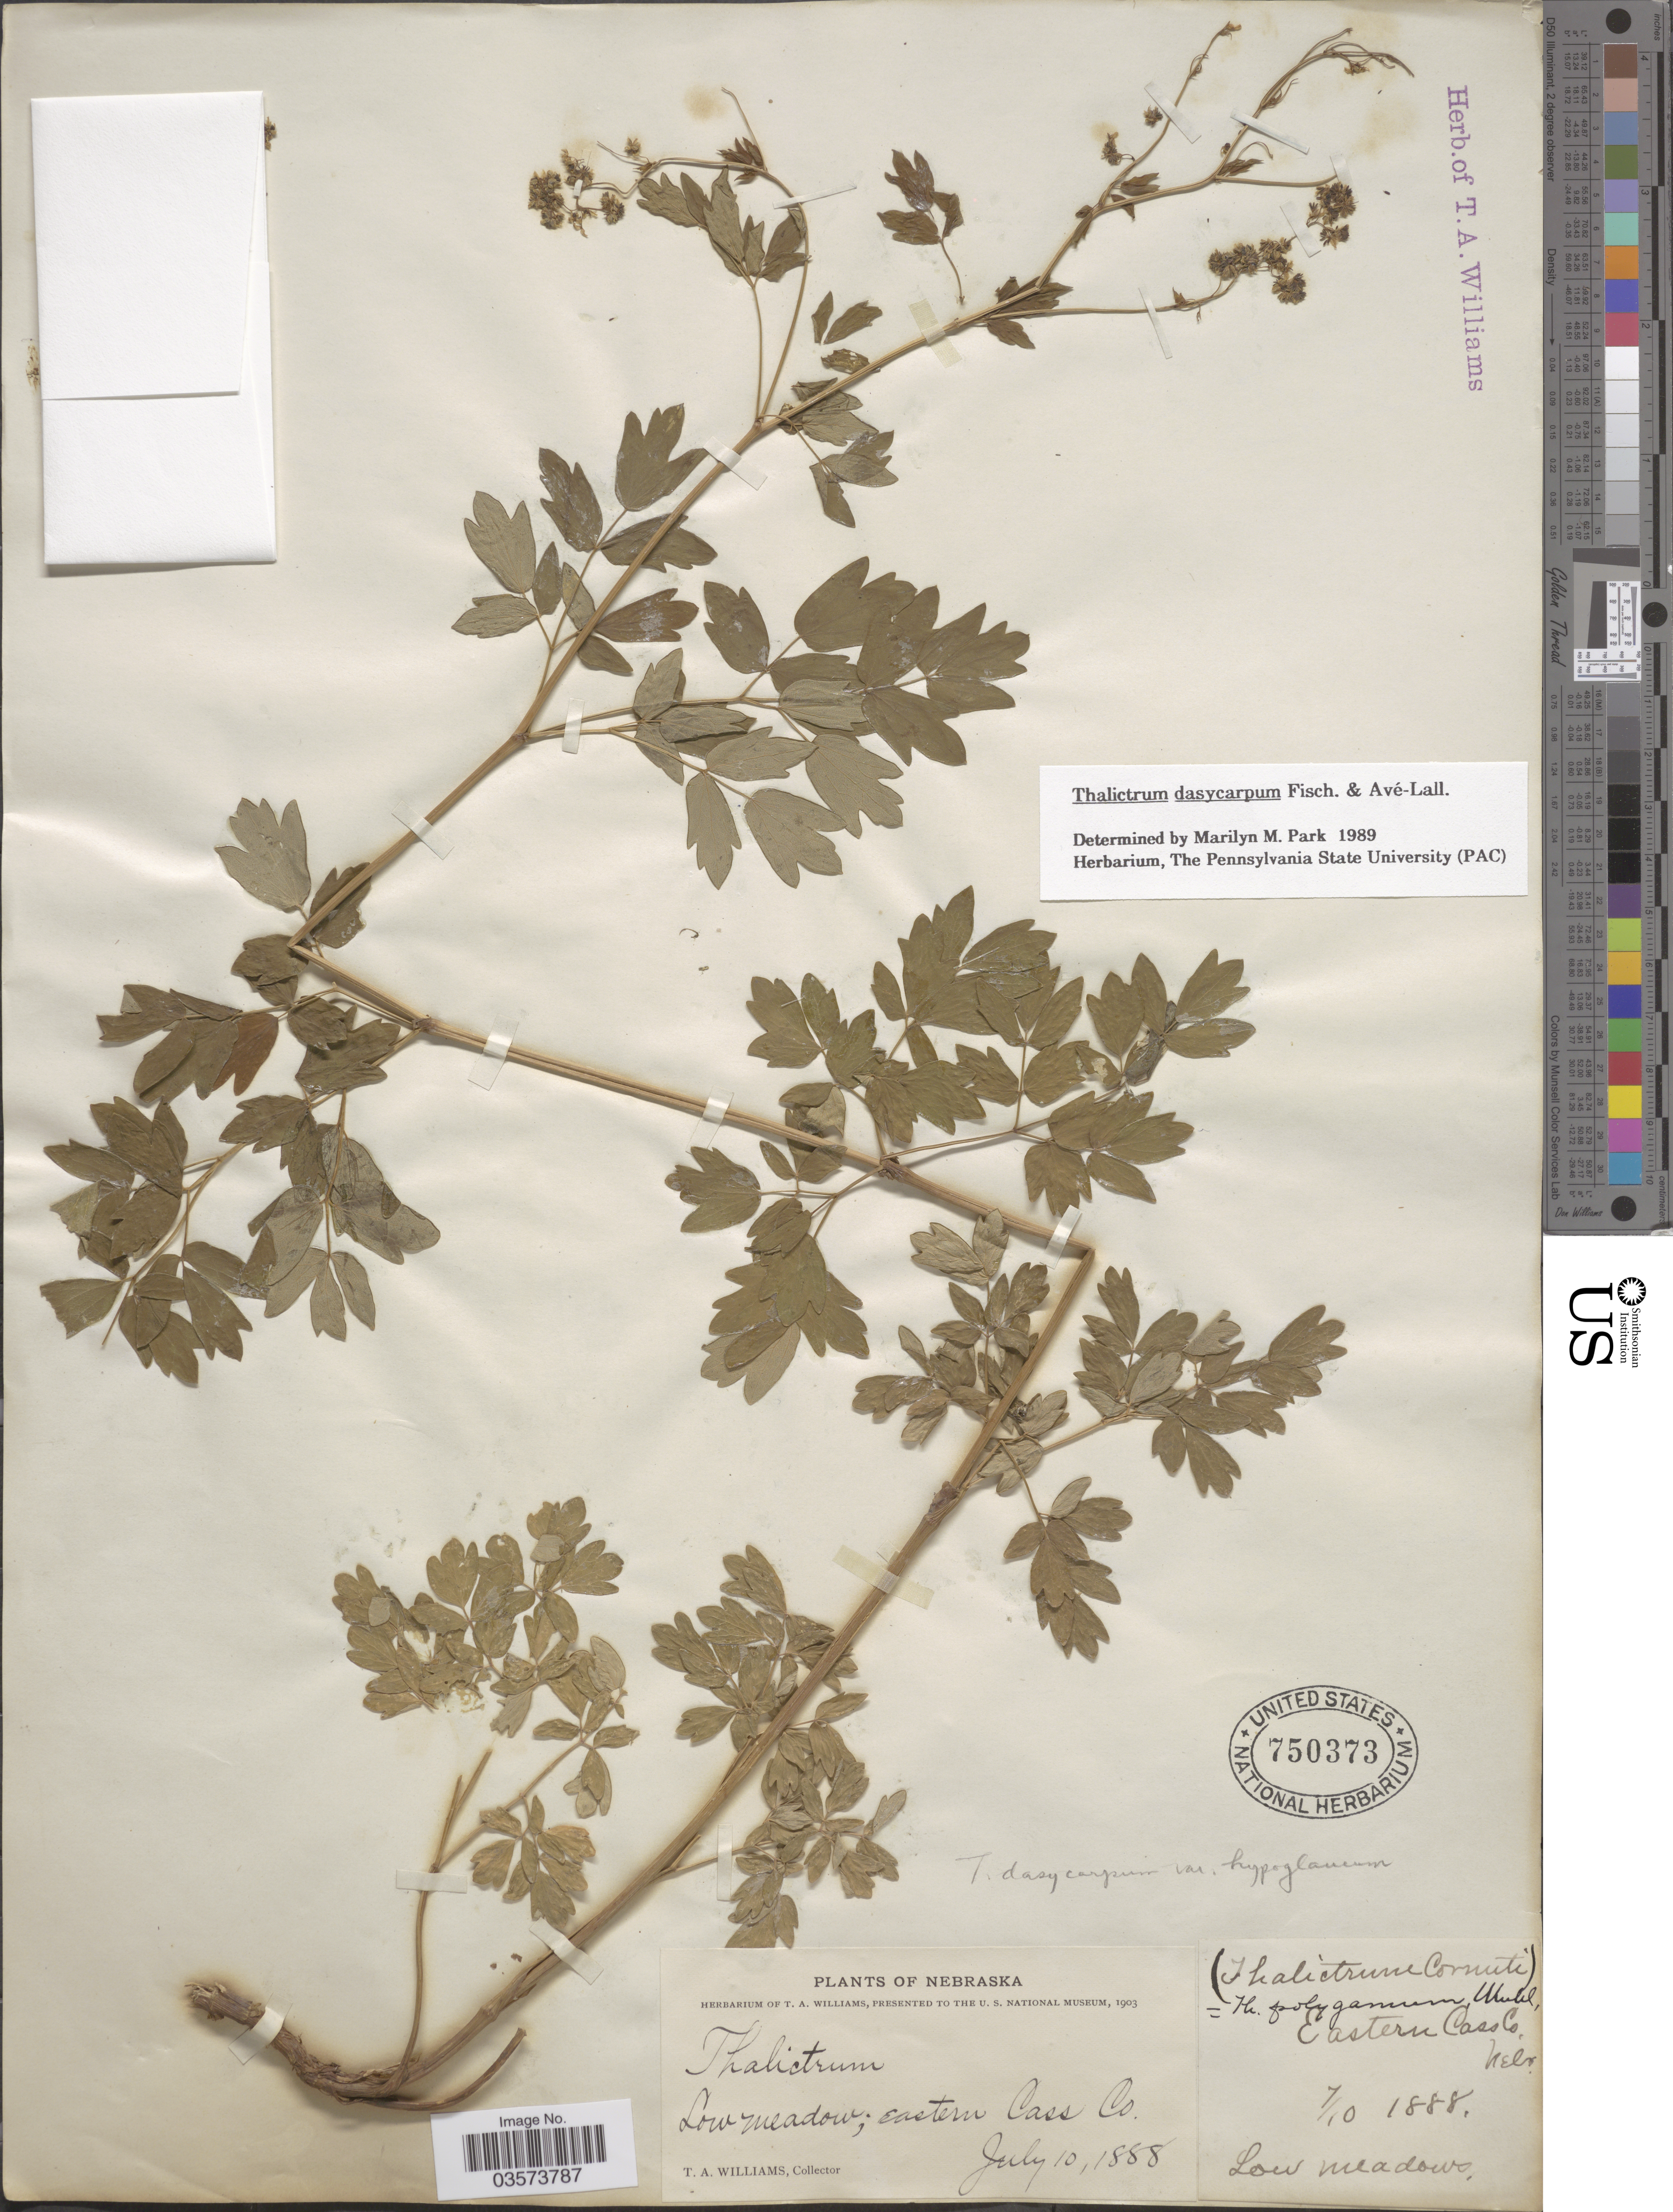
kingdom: Plantae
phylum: Tracheophyta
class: Magnoliopsida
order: Ranunculales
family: Ranunculaceae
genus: Thalictrum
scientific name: Thalictrum dasycarpum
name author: Fisch. & Avé-Lall.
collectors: T. Williams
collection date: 1888-07-10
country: United States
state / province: Nebraska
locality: Low meadow; Eastern Cass Co.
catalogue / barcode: US 750373